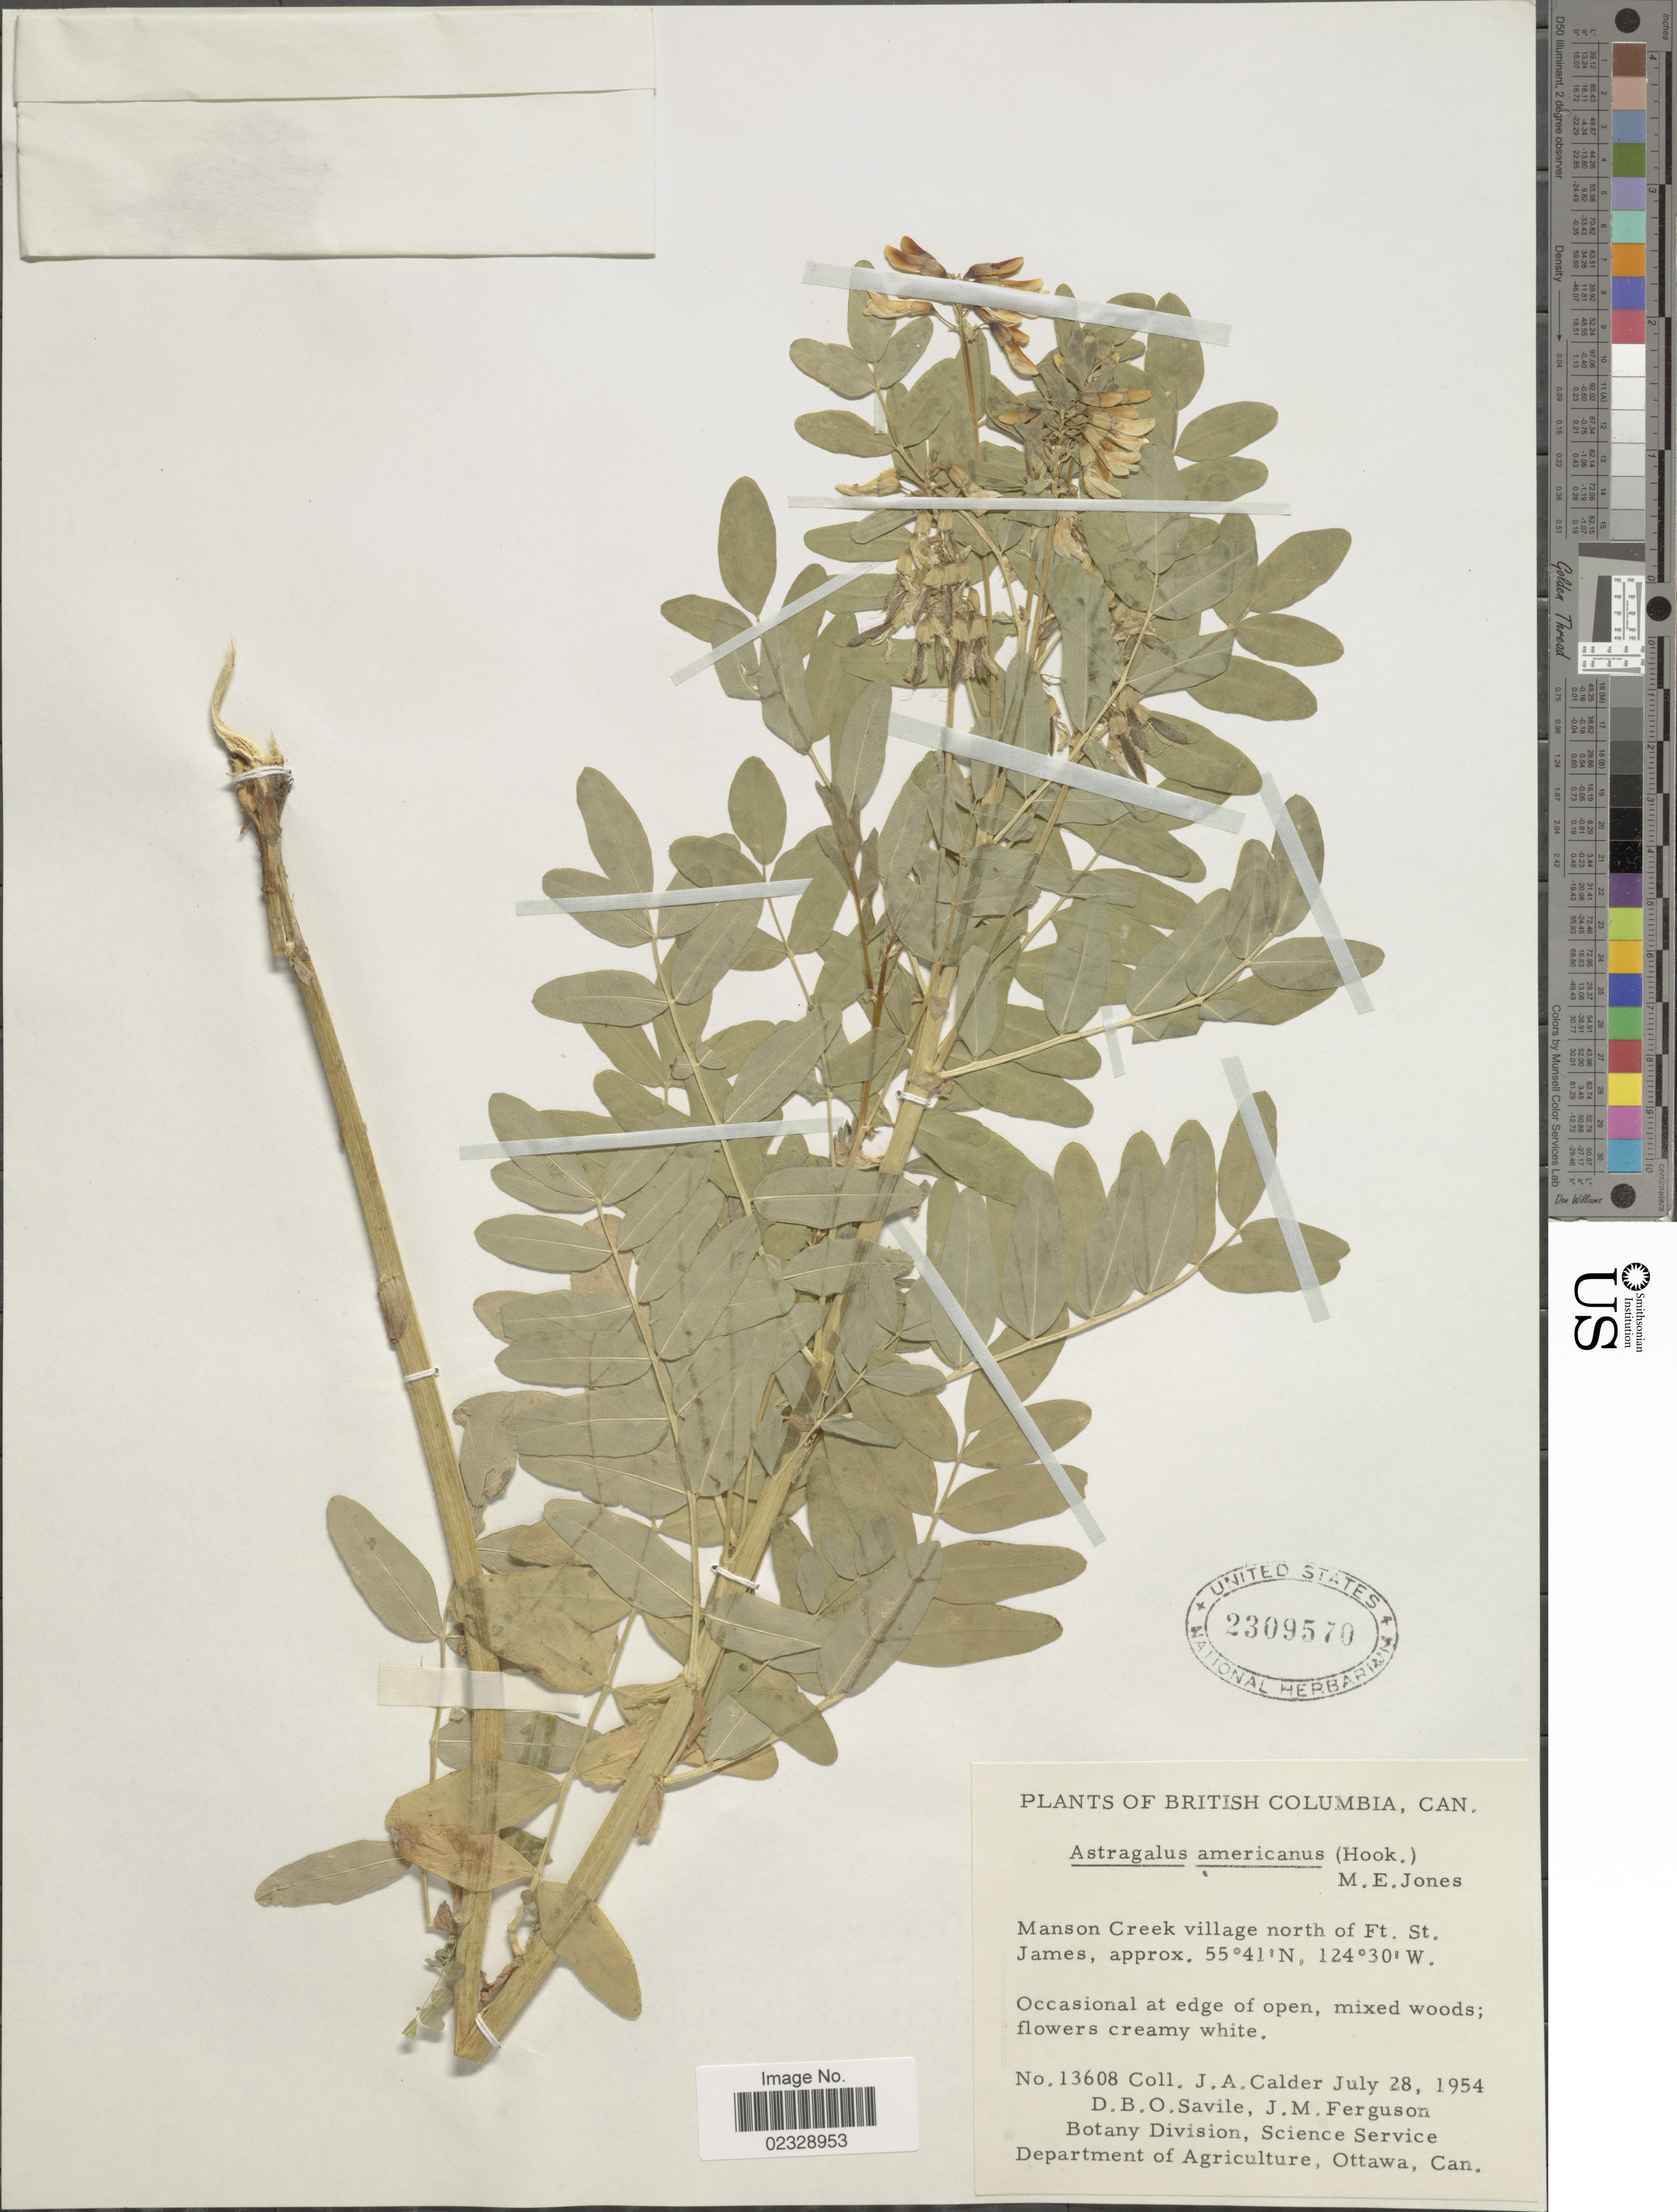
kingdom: Plantae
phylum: Tracheophyta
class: Magnoliopsida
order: Fabales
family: Fabaceae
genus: Astragalus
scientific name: Astragalus americanus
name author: (Hook.) M.E. Jones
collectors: J. A. Calder, D. Savile & J. M. Ferguson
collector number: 13608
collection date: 1954-07-28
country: Canada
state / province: British Columbia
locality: Manson Creek village north of Ft St james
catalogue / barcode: US 2309570